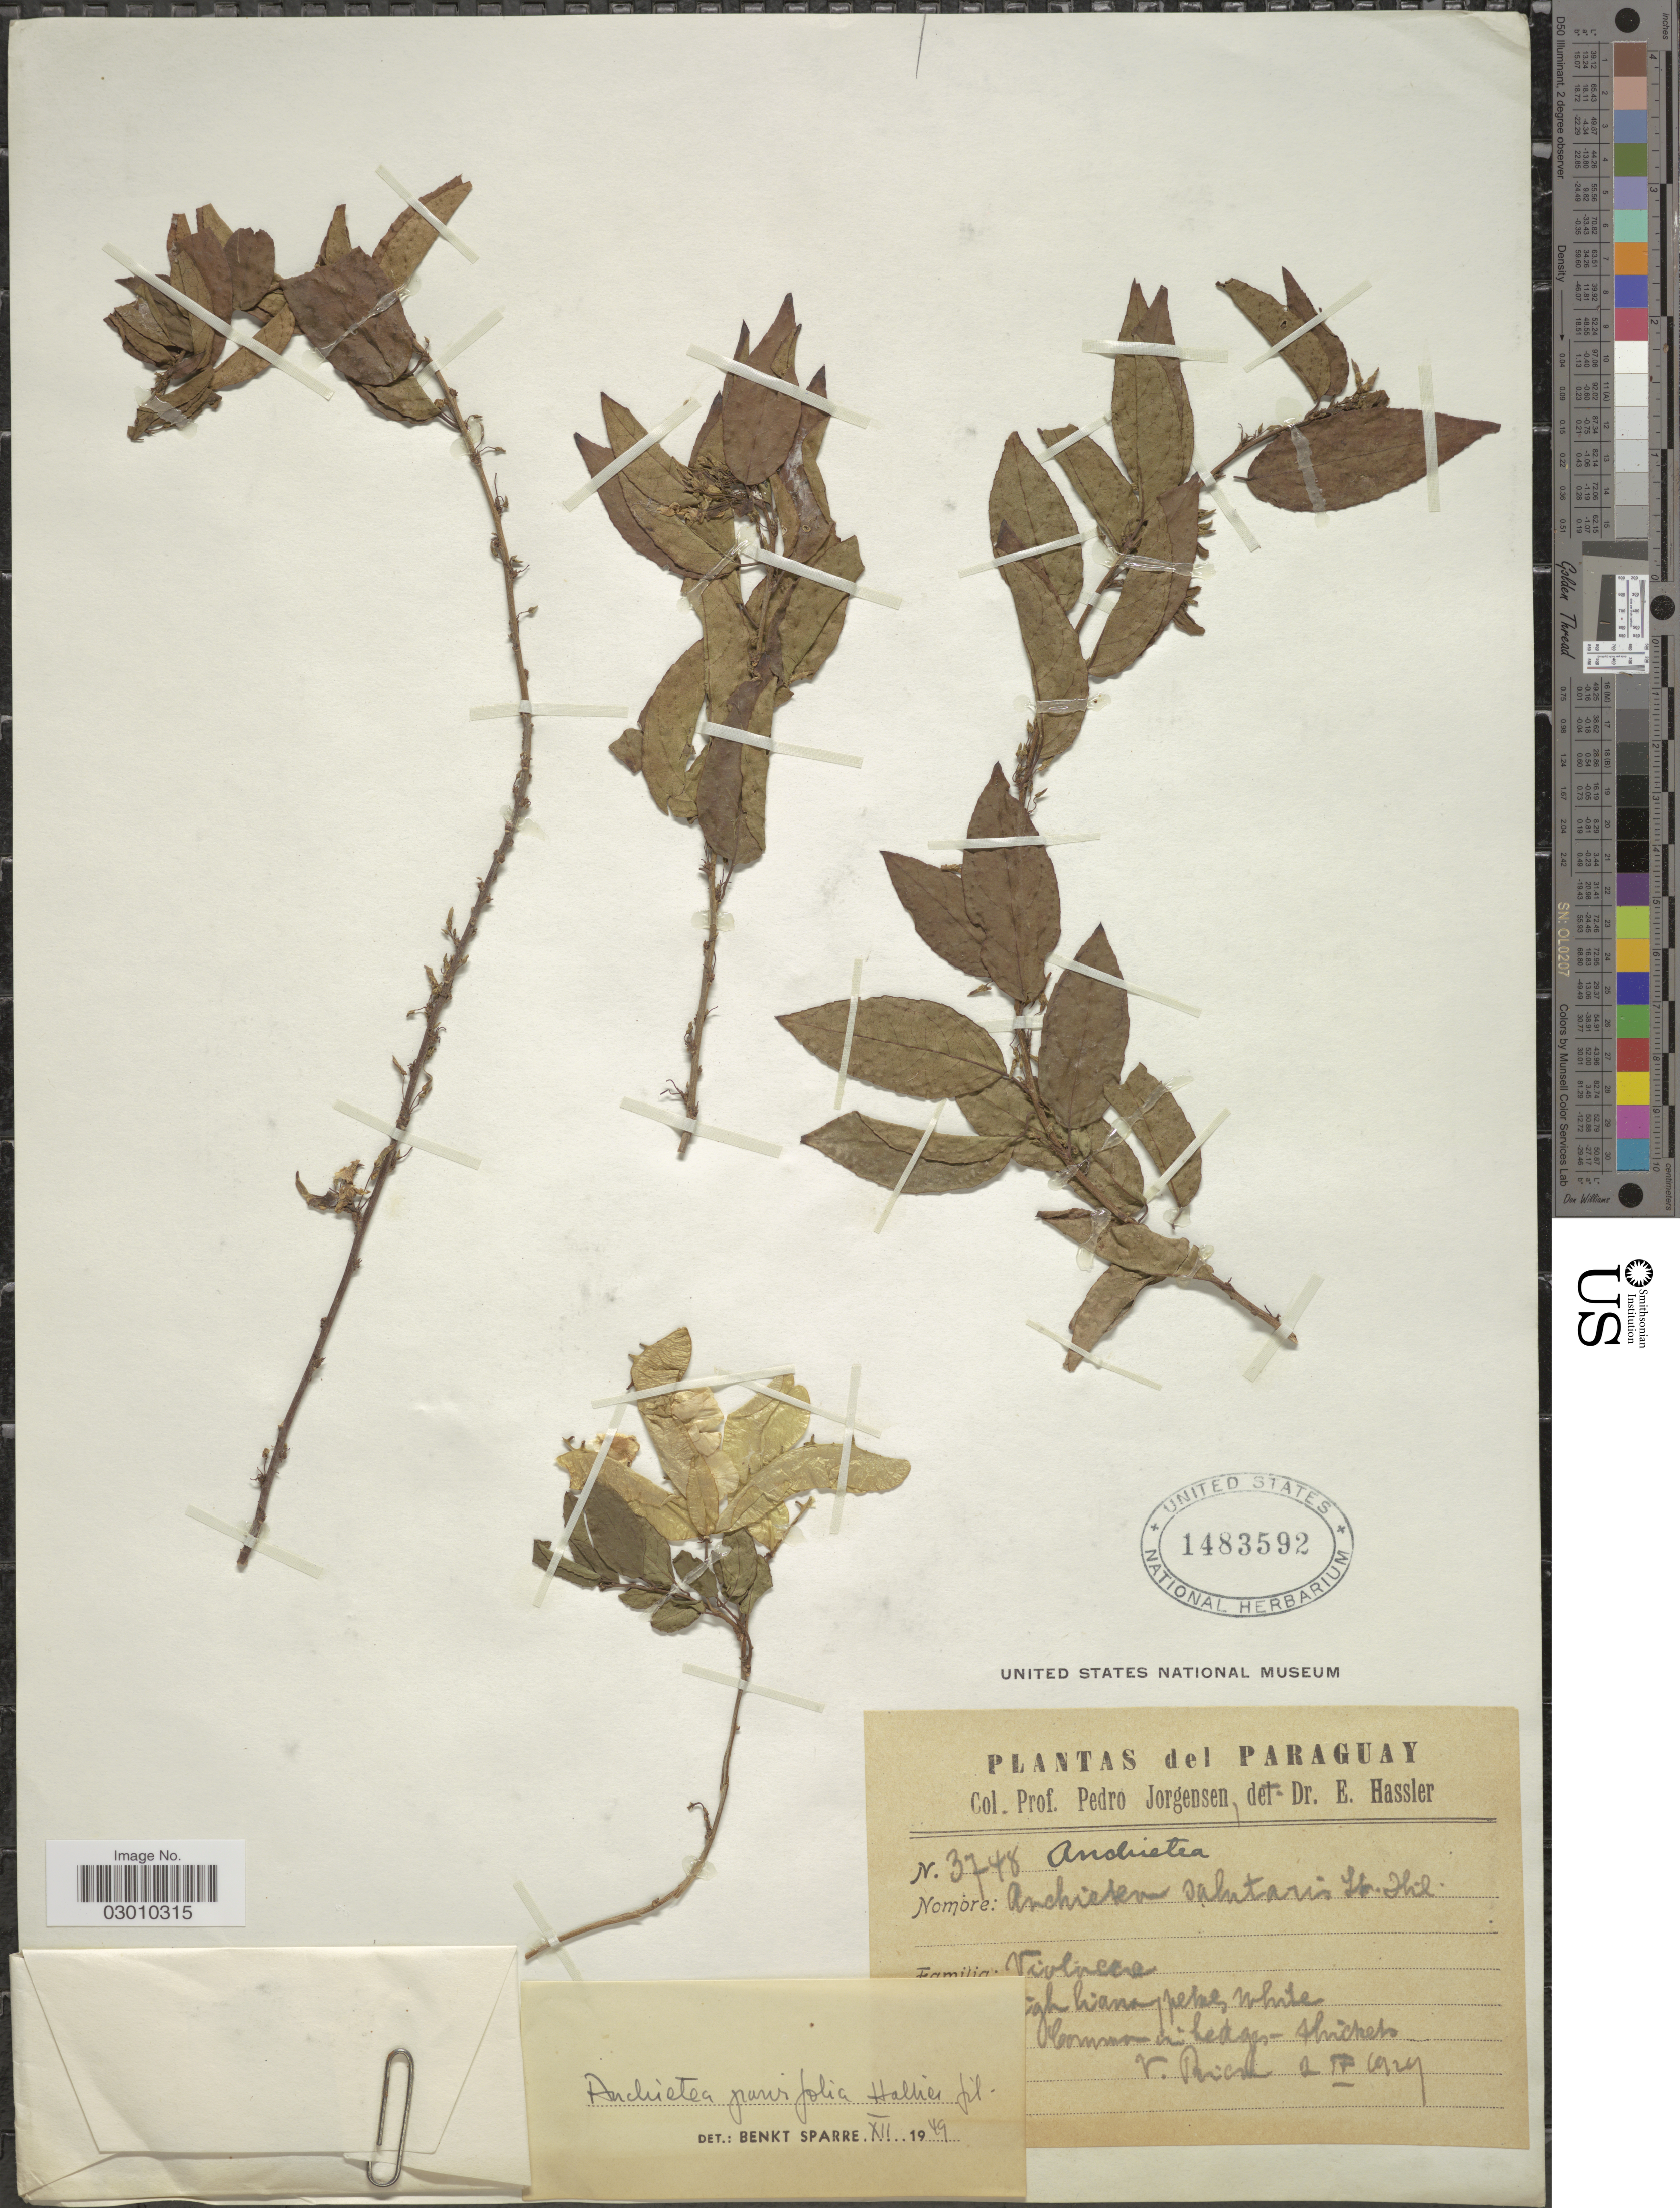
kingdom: Plantae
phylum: Tracheophyta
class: Magnoliopsida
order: Malpighiales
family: Violaceae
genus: Anchietea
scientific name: Anchietea pyrifolia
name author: (Mart.) G. Don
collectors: P. Jörgensen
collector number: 3748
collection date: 1929-02-02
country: Paraguay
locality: V. Rica.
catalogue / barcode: US 1483592